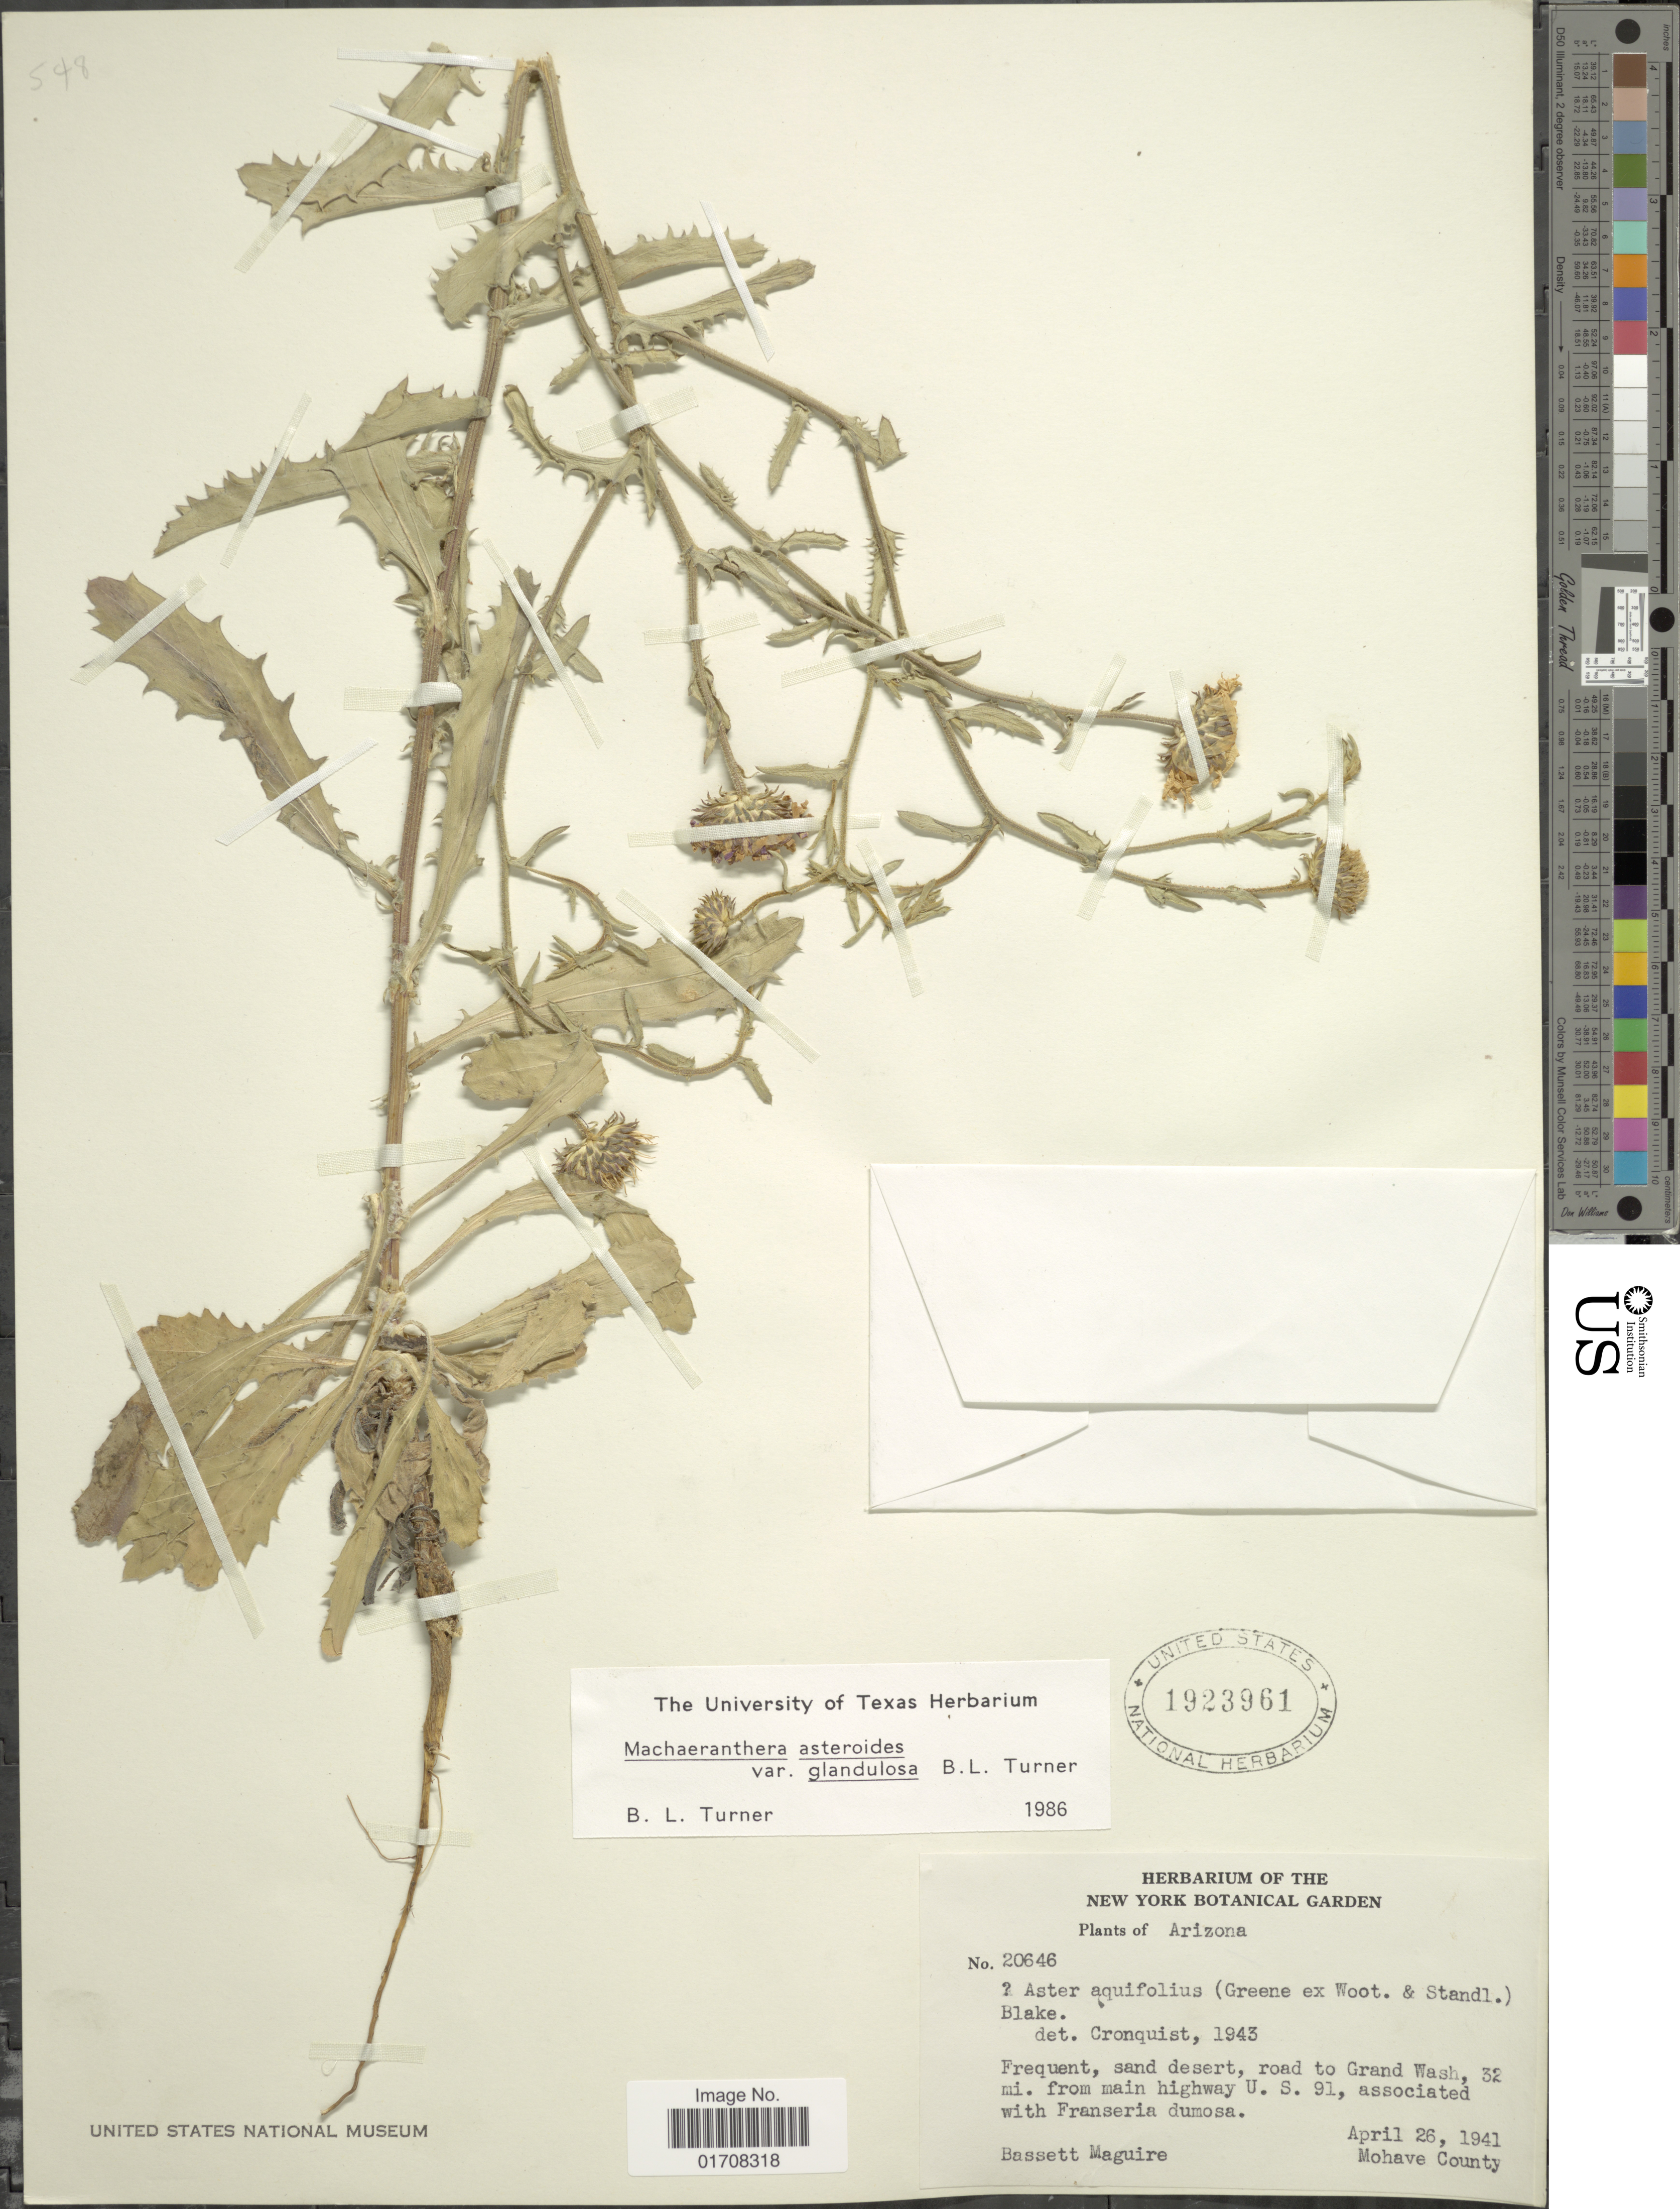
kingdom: Plantae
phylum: Tracheophyta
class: Magnoliopsida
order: Asterales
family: Asteraceae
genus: Machaeranthera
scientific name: Machaeranthera asteroides var. glandulosa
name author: (Torr.) Greene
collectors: B. Maguire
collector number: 20646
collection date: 1941-04-26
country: United States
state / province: Arizona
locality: Road to Grand Wash, 32 mi. from main highway U.S. 91, Mohave County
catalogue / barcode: US 1923961